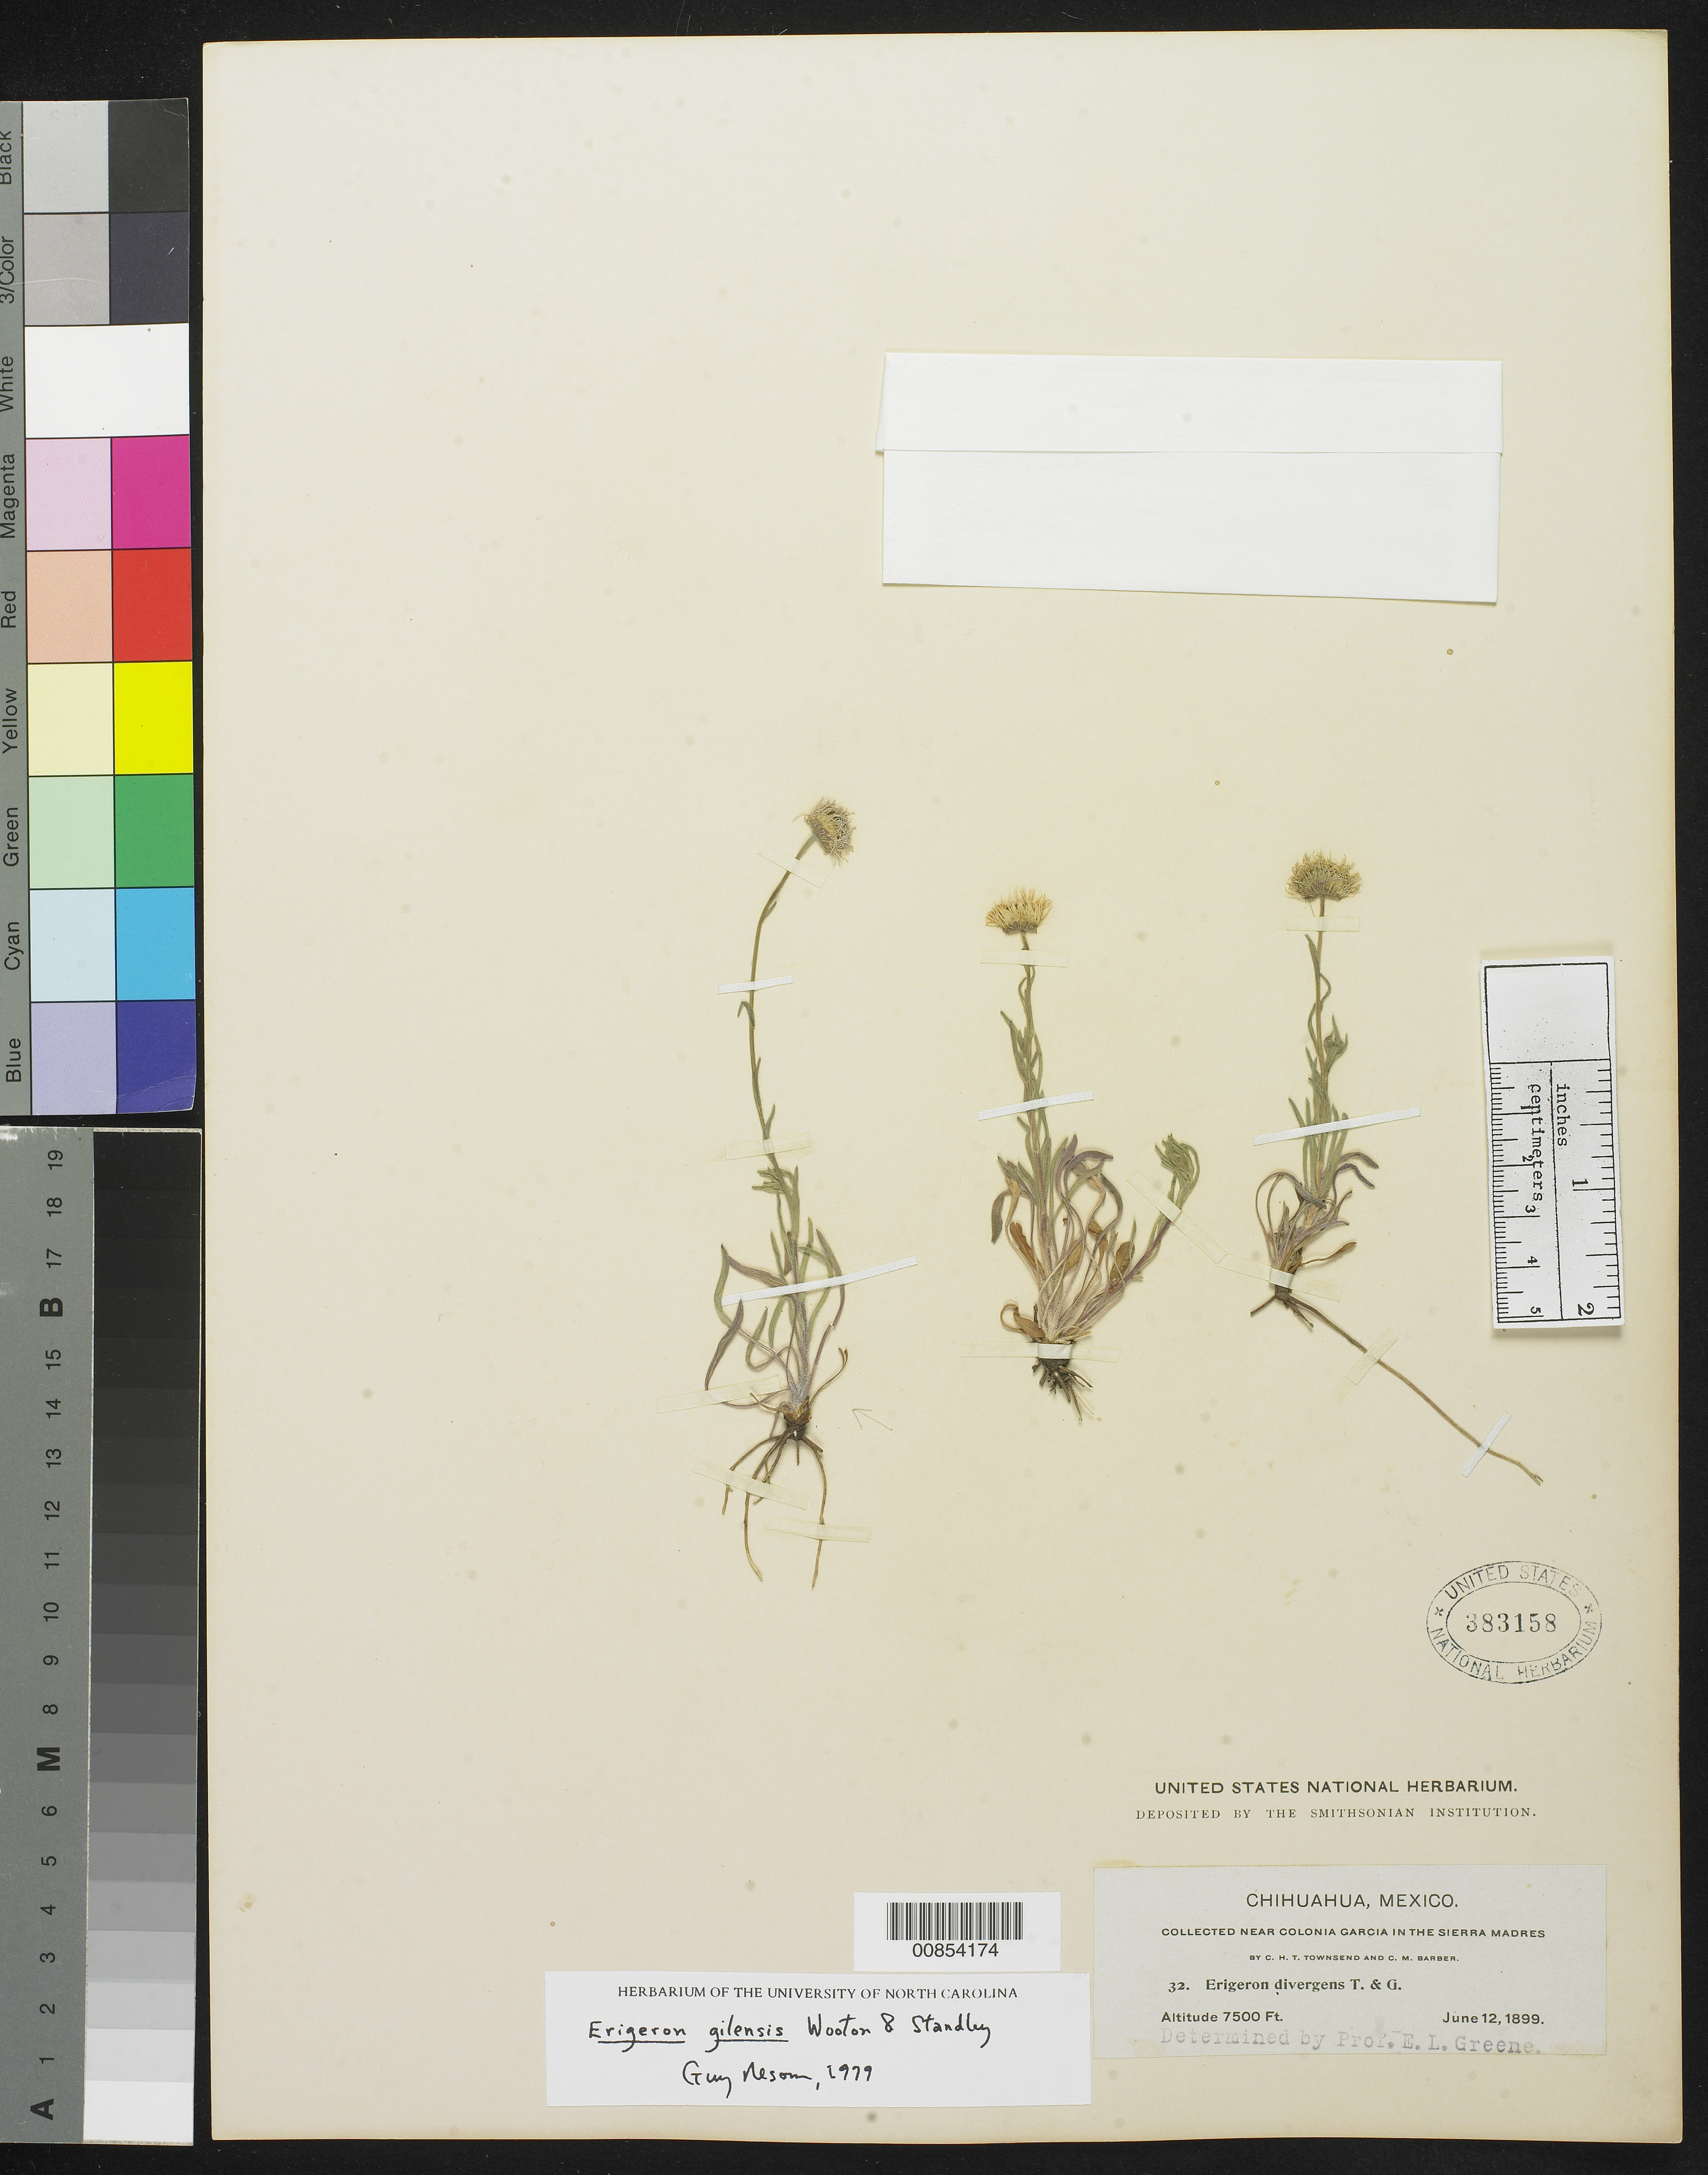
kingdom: Plantae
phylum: Tracheophyta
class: Magnoliopsida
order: Asterales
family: Asteraceae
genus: Erigeron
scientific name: Erigeron gilensis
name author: Wooton & Standl.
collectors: C. H. T. Townsend & C. Barber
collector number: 32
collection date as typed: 12 Jun 1899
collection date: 1899-06-12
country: Mexico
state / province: Chihuahua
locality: Near Colonia García in the Sierra Madre, Chihuahua.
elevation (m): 2286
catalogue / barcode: US 383158